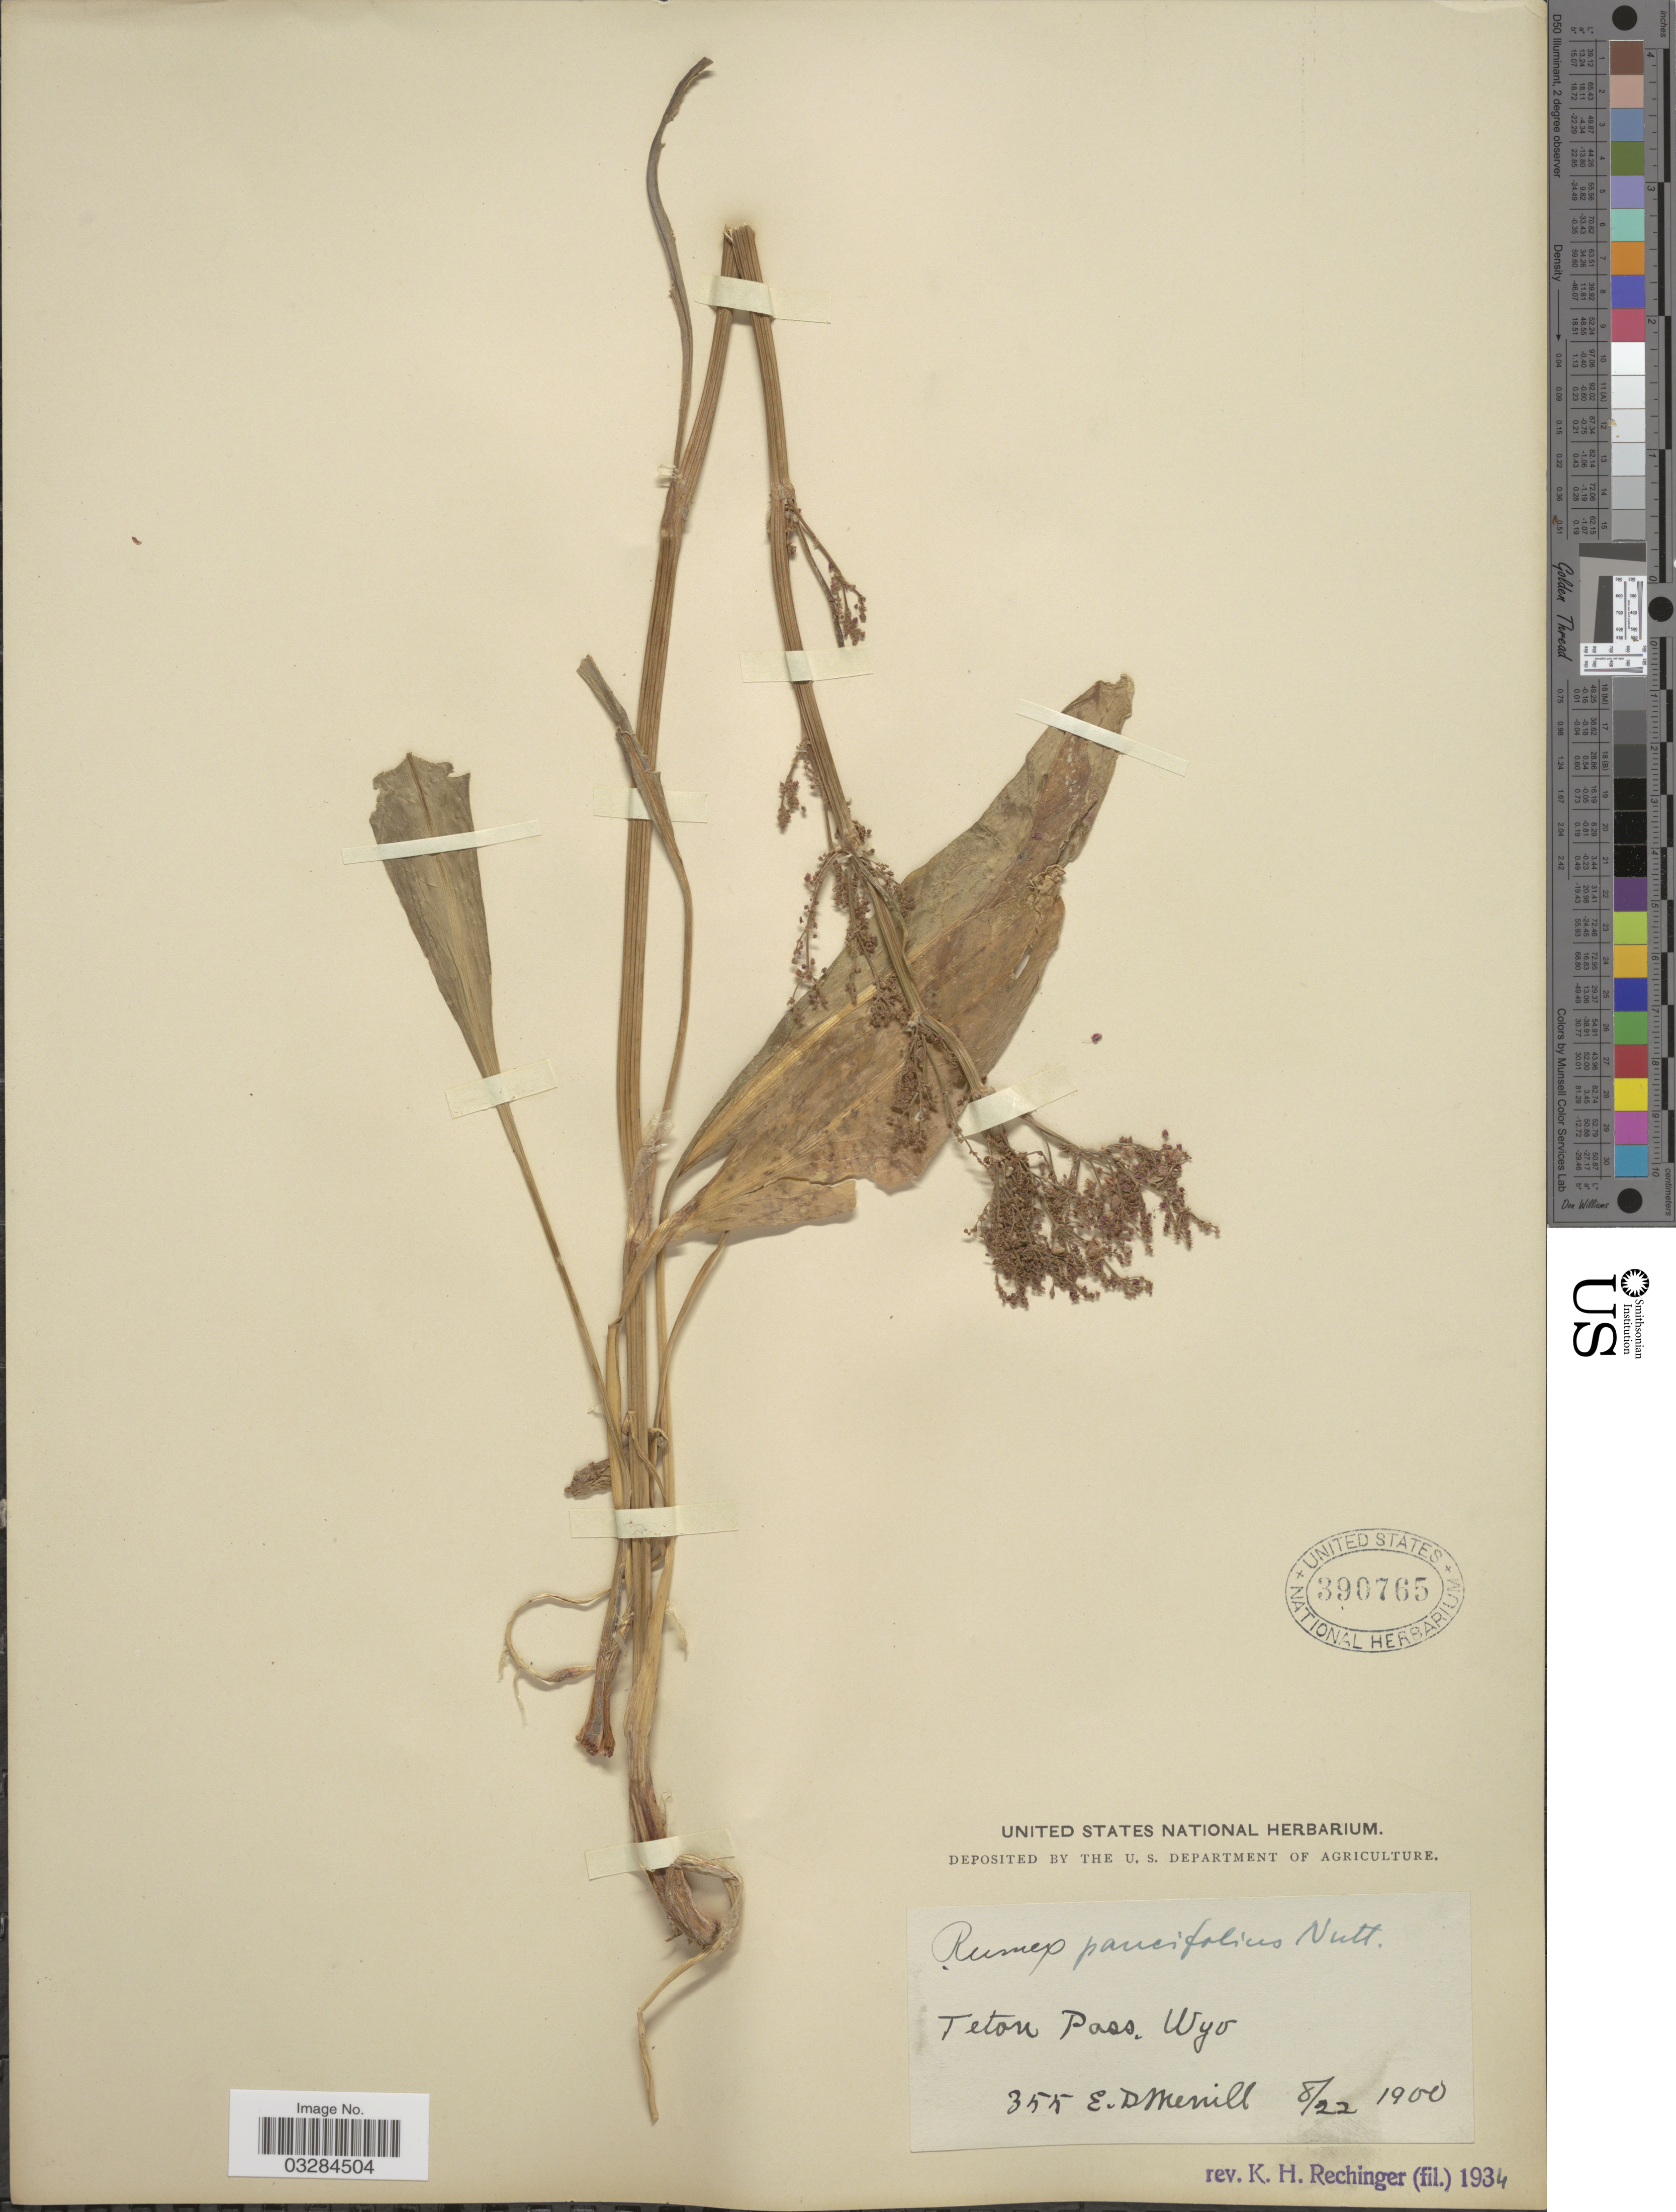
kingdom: Plantae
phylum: Tracheophyta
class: Magnoliopsida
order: Caryophyllales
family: Polygonaceae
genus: Rumex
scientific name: Rumex paucifolius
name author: Nutt.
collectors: E. D. Merrill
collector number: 355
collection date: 1900-08-22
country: United States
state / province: Wyoming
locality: Teton Pass.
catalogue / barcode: US 390765